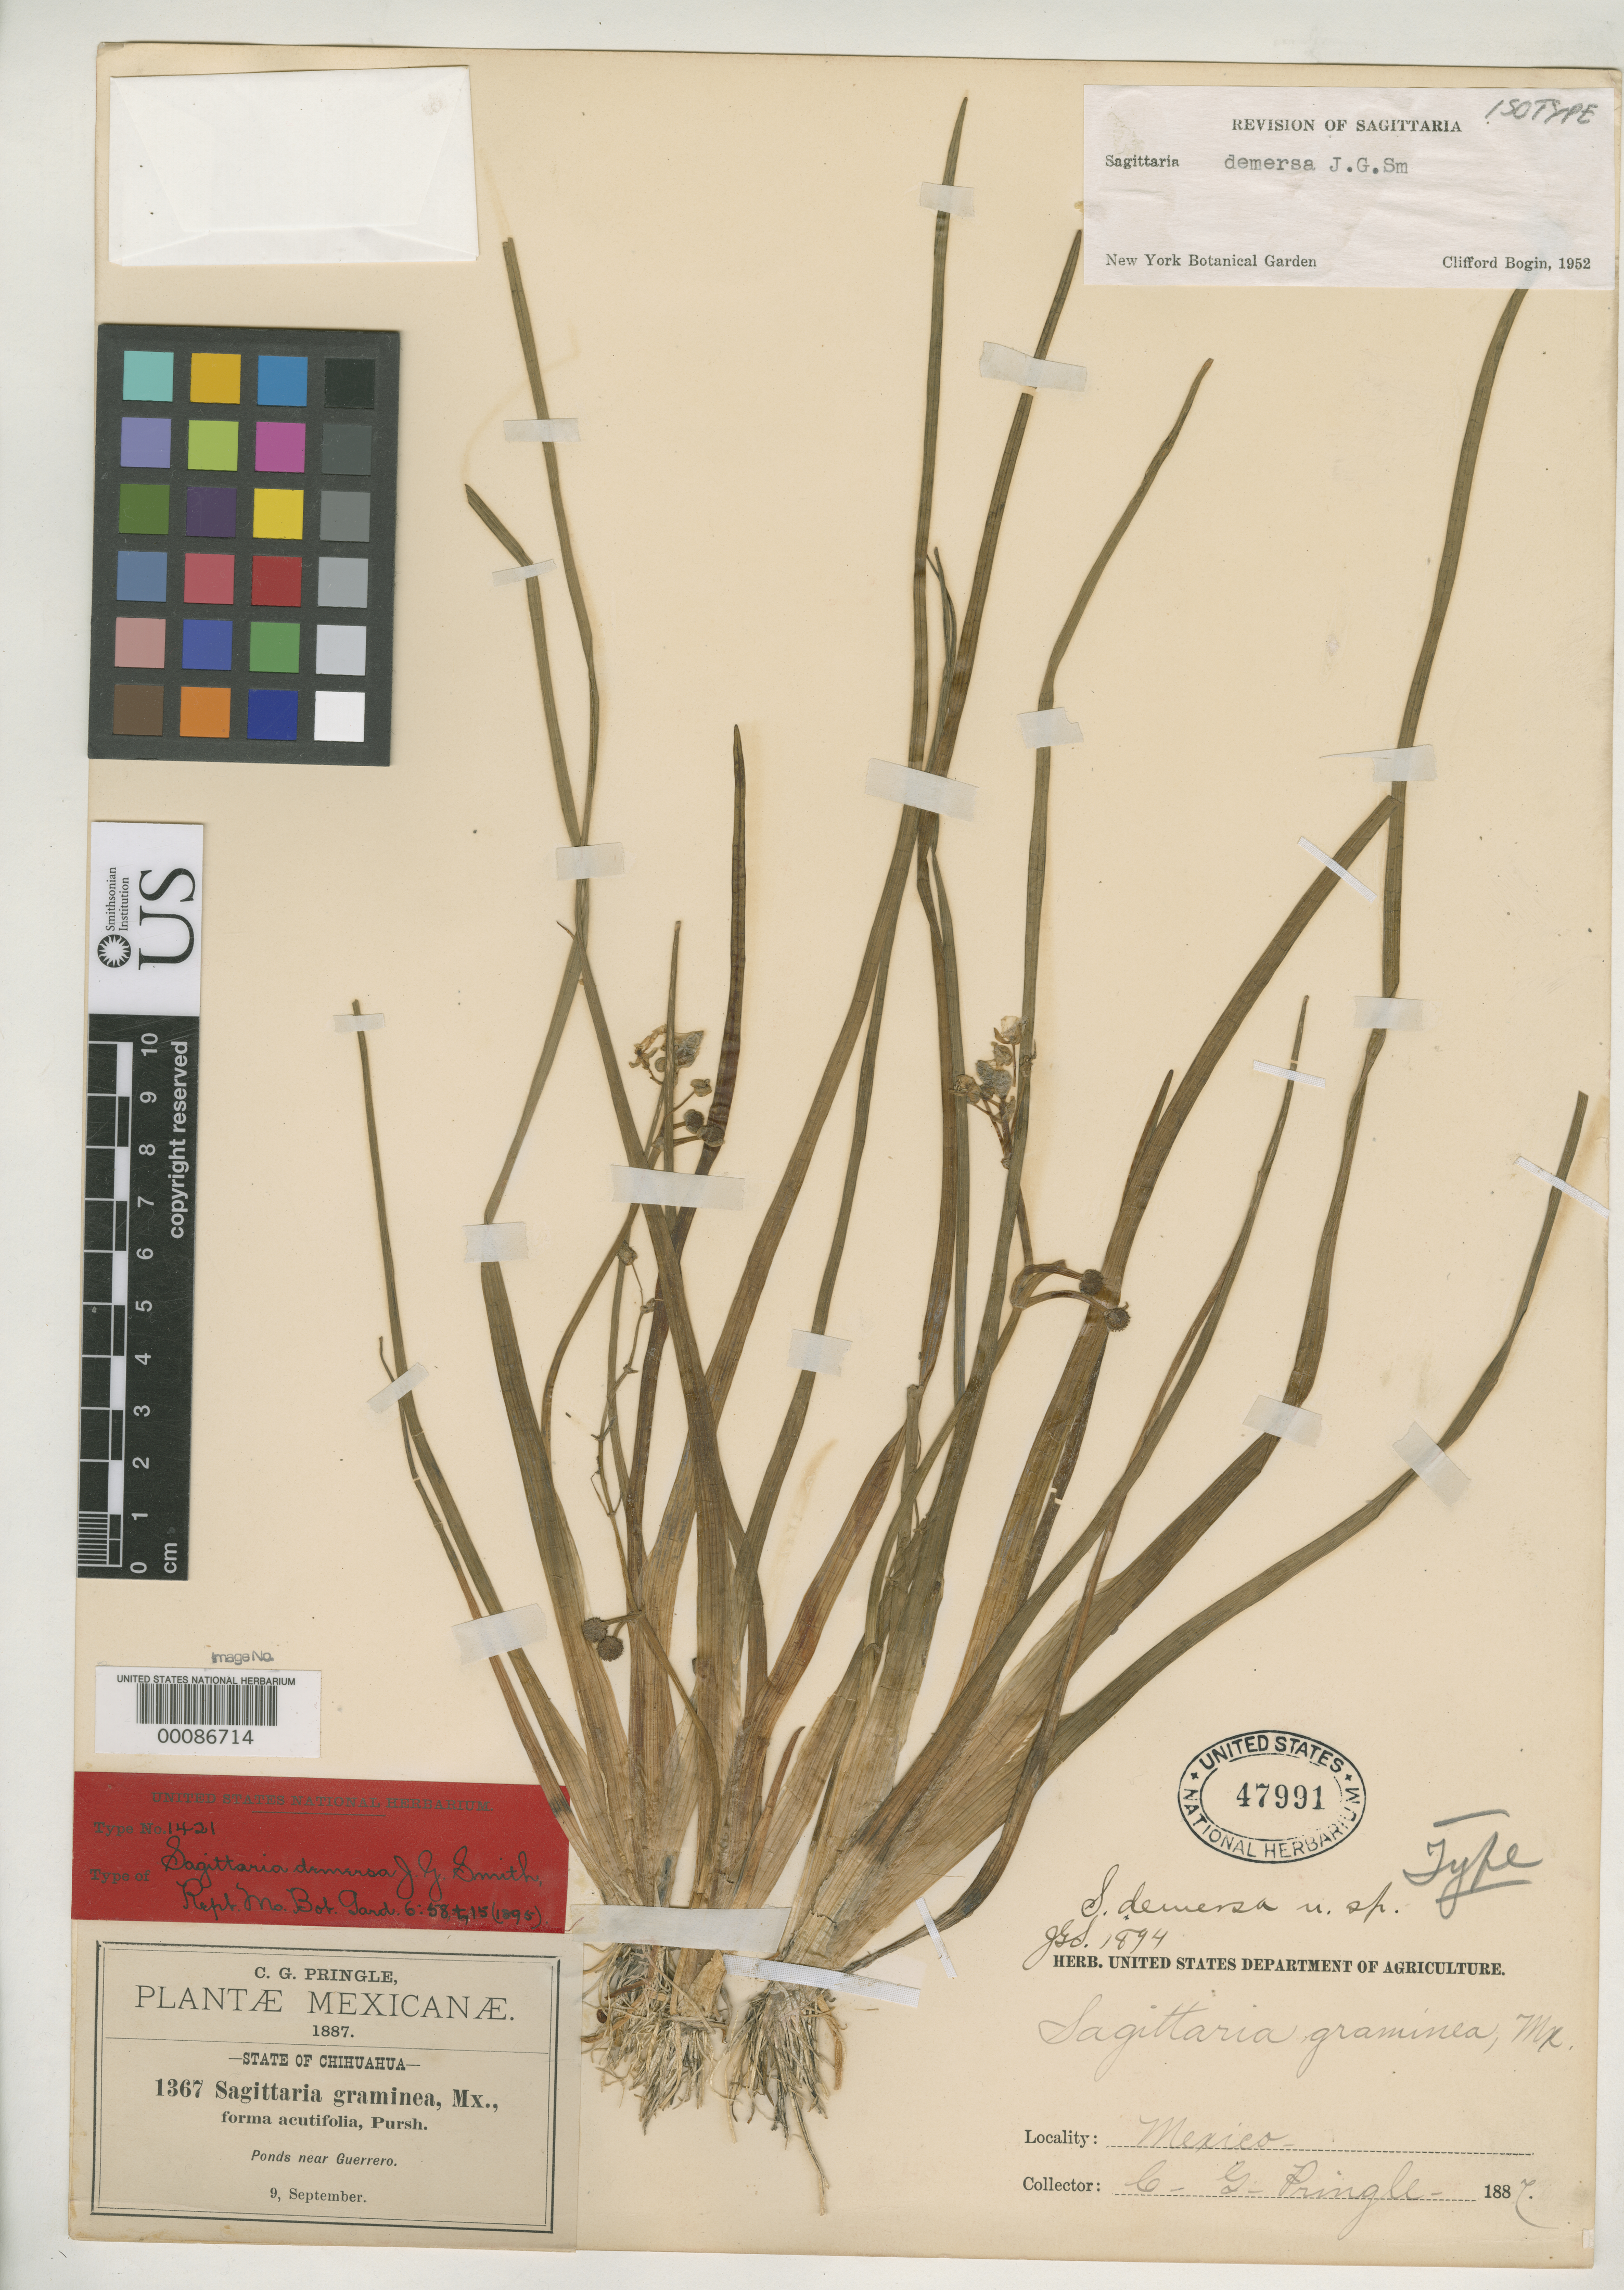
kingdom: Plantae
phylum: Tracheophyta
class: Liliopsida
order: Alismatales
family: Alismataceae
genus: Sagittaria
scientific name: Sagittaria demersa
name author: J.G. Sm.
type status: Isolectotype; Type Collection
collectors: C. G. Pringle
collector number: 1367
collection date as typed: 09 Sep 1887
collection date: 1887-09-09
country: Mexico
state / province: Chihuahua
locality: Near Guerrero.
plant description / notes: Publication cites specimens from various herbaria (incl. USDA) without specifying type herbarium; Haynes & Holm-Nielsen (1994) effectively designated a duplicate at NY as lectotype (citing as "holotype"). This US sheet (USNH 47991) annotated by JGS 1894 [J.G. Smith], nearby "Type" in unknown hand; if J.G. Smith's script, then this duplicate might be considered the holotype.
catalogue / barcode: US 47991